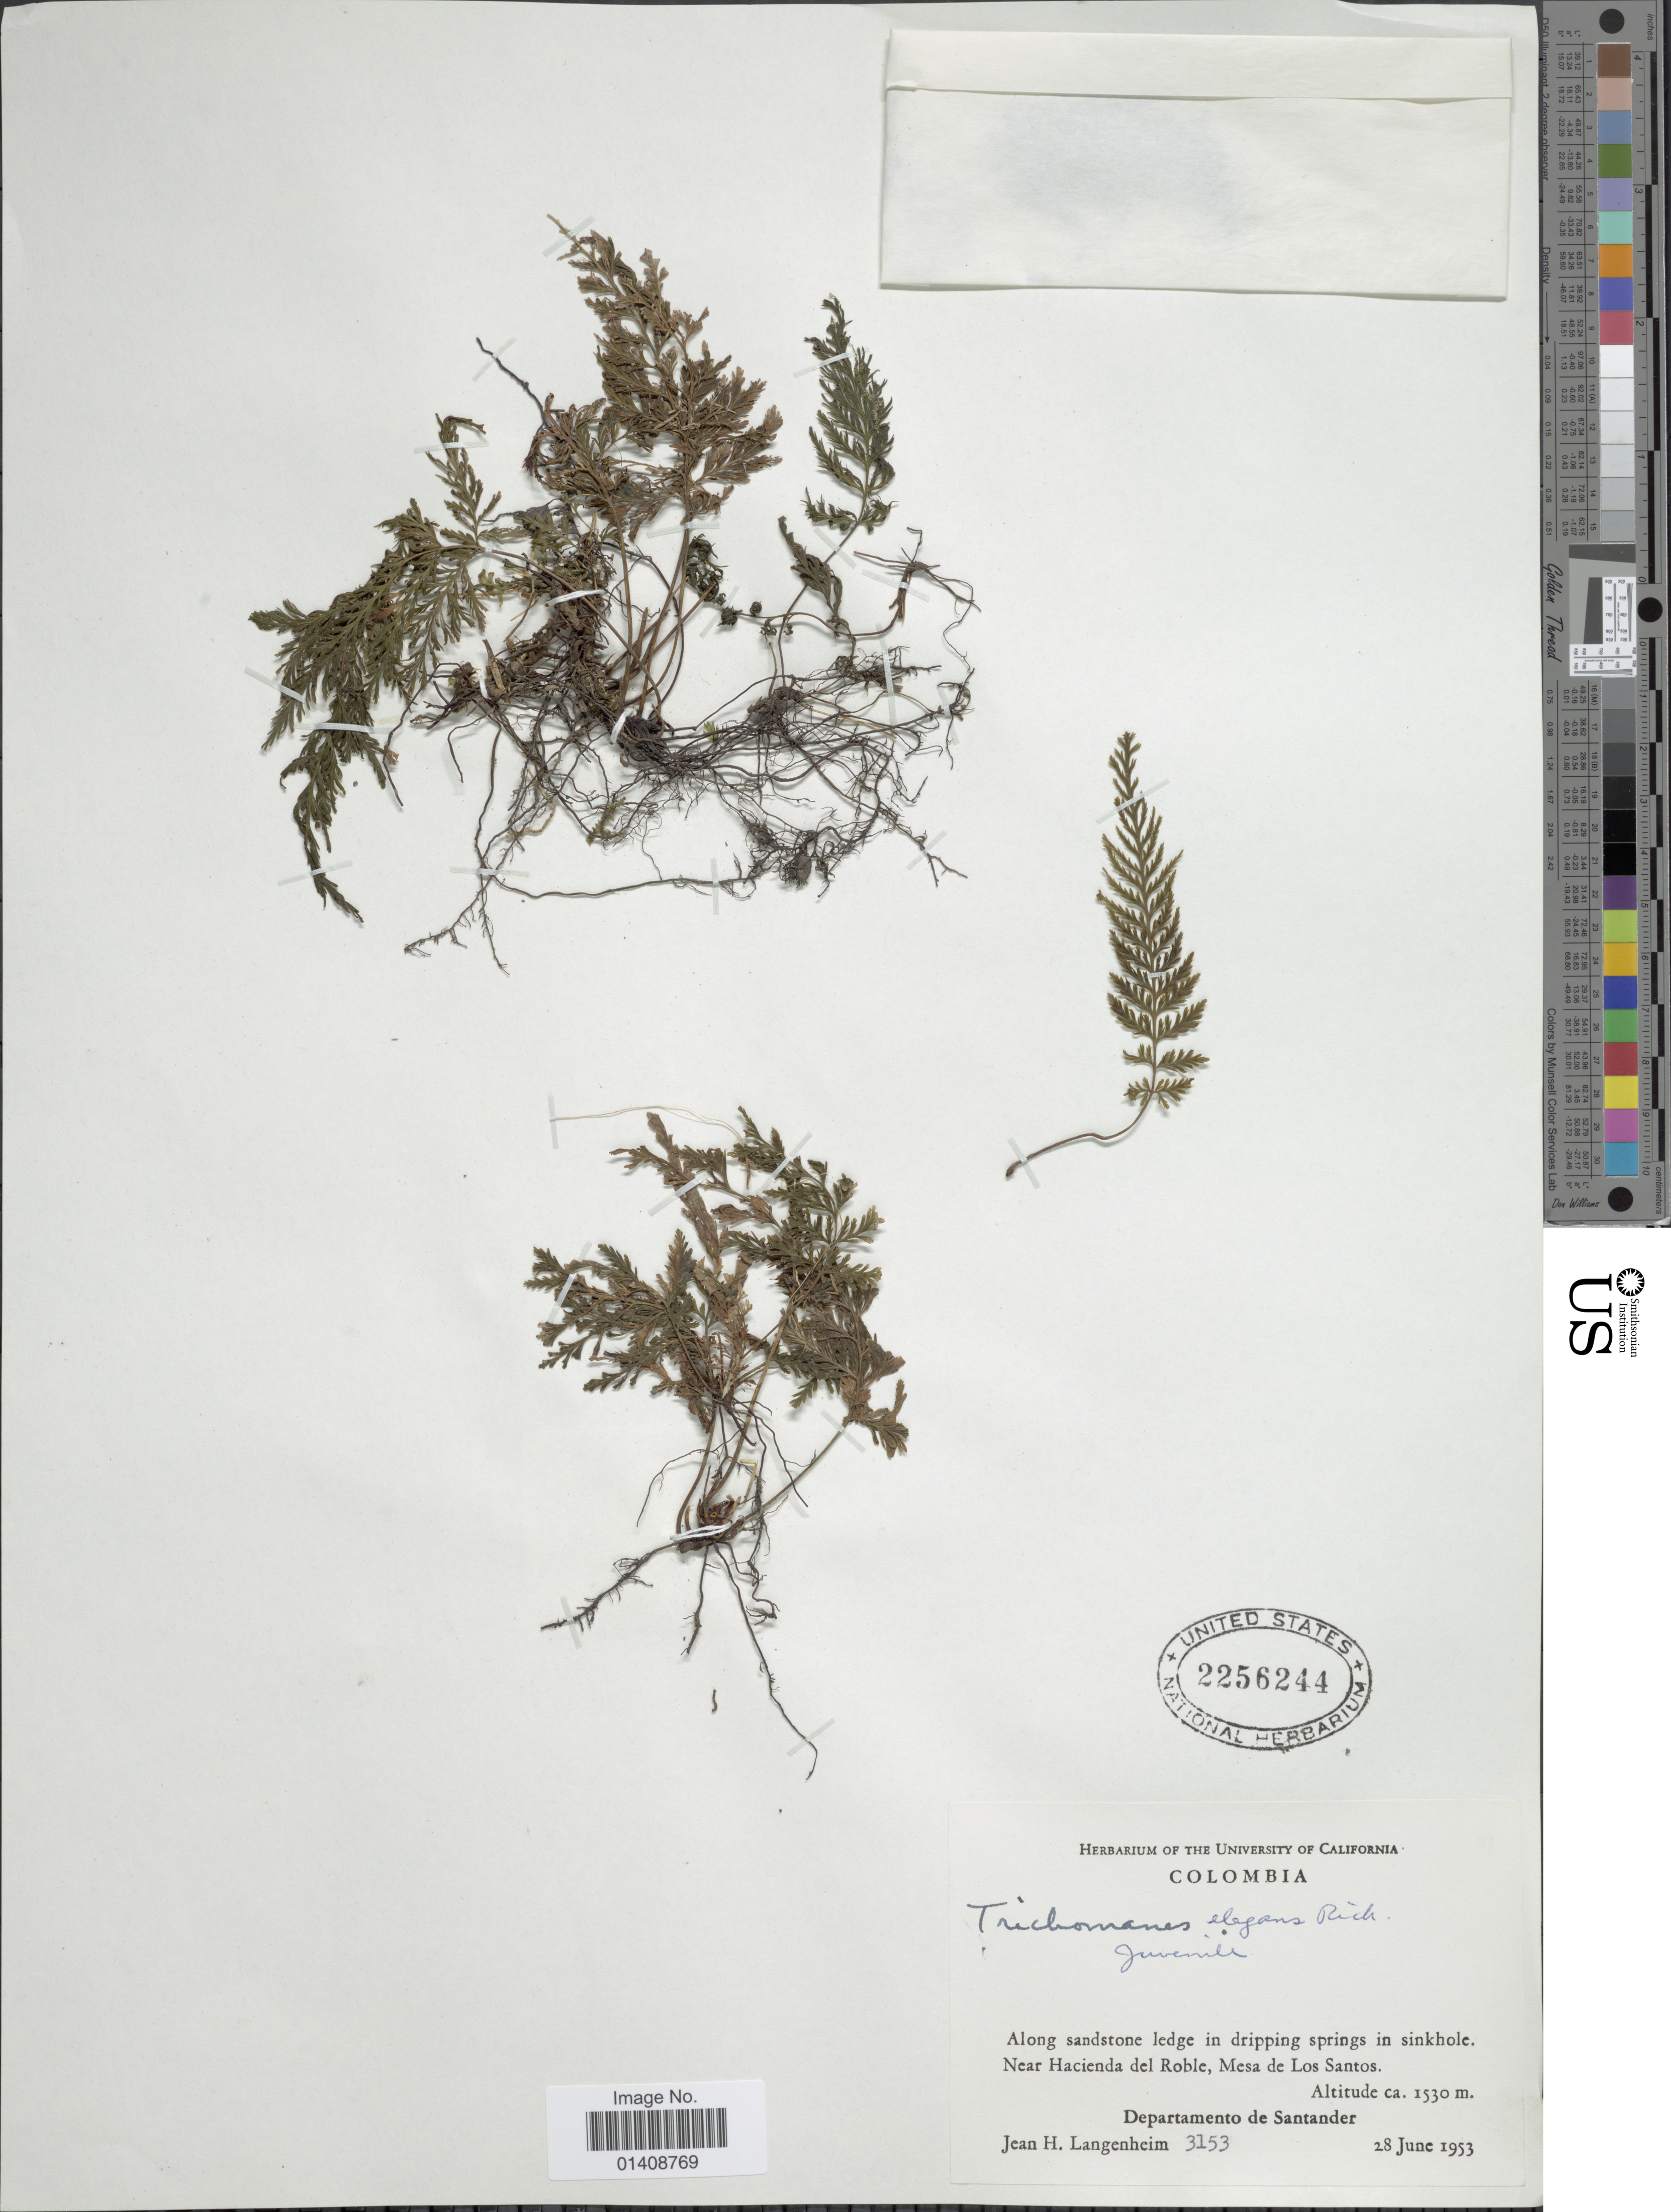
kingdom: Plantae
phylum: Tracheophyta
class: Polypodiopsida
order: Hymenophyllales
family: Hymenophyllaceae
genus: Trichomanes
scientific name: Trichomanes elegans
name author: Rich.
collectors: J. H. Langenheim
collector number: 3153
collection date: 1953-06-28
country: Colombia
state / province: Santander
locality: Near Hacienda del Roble, Mesa de Los Santos.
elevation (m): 1530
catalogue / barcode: US 2256244